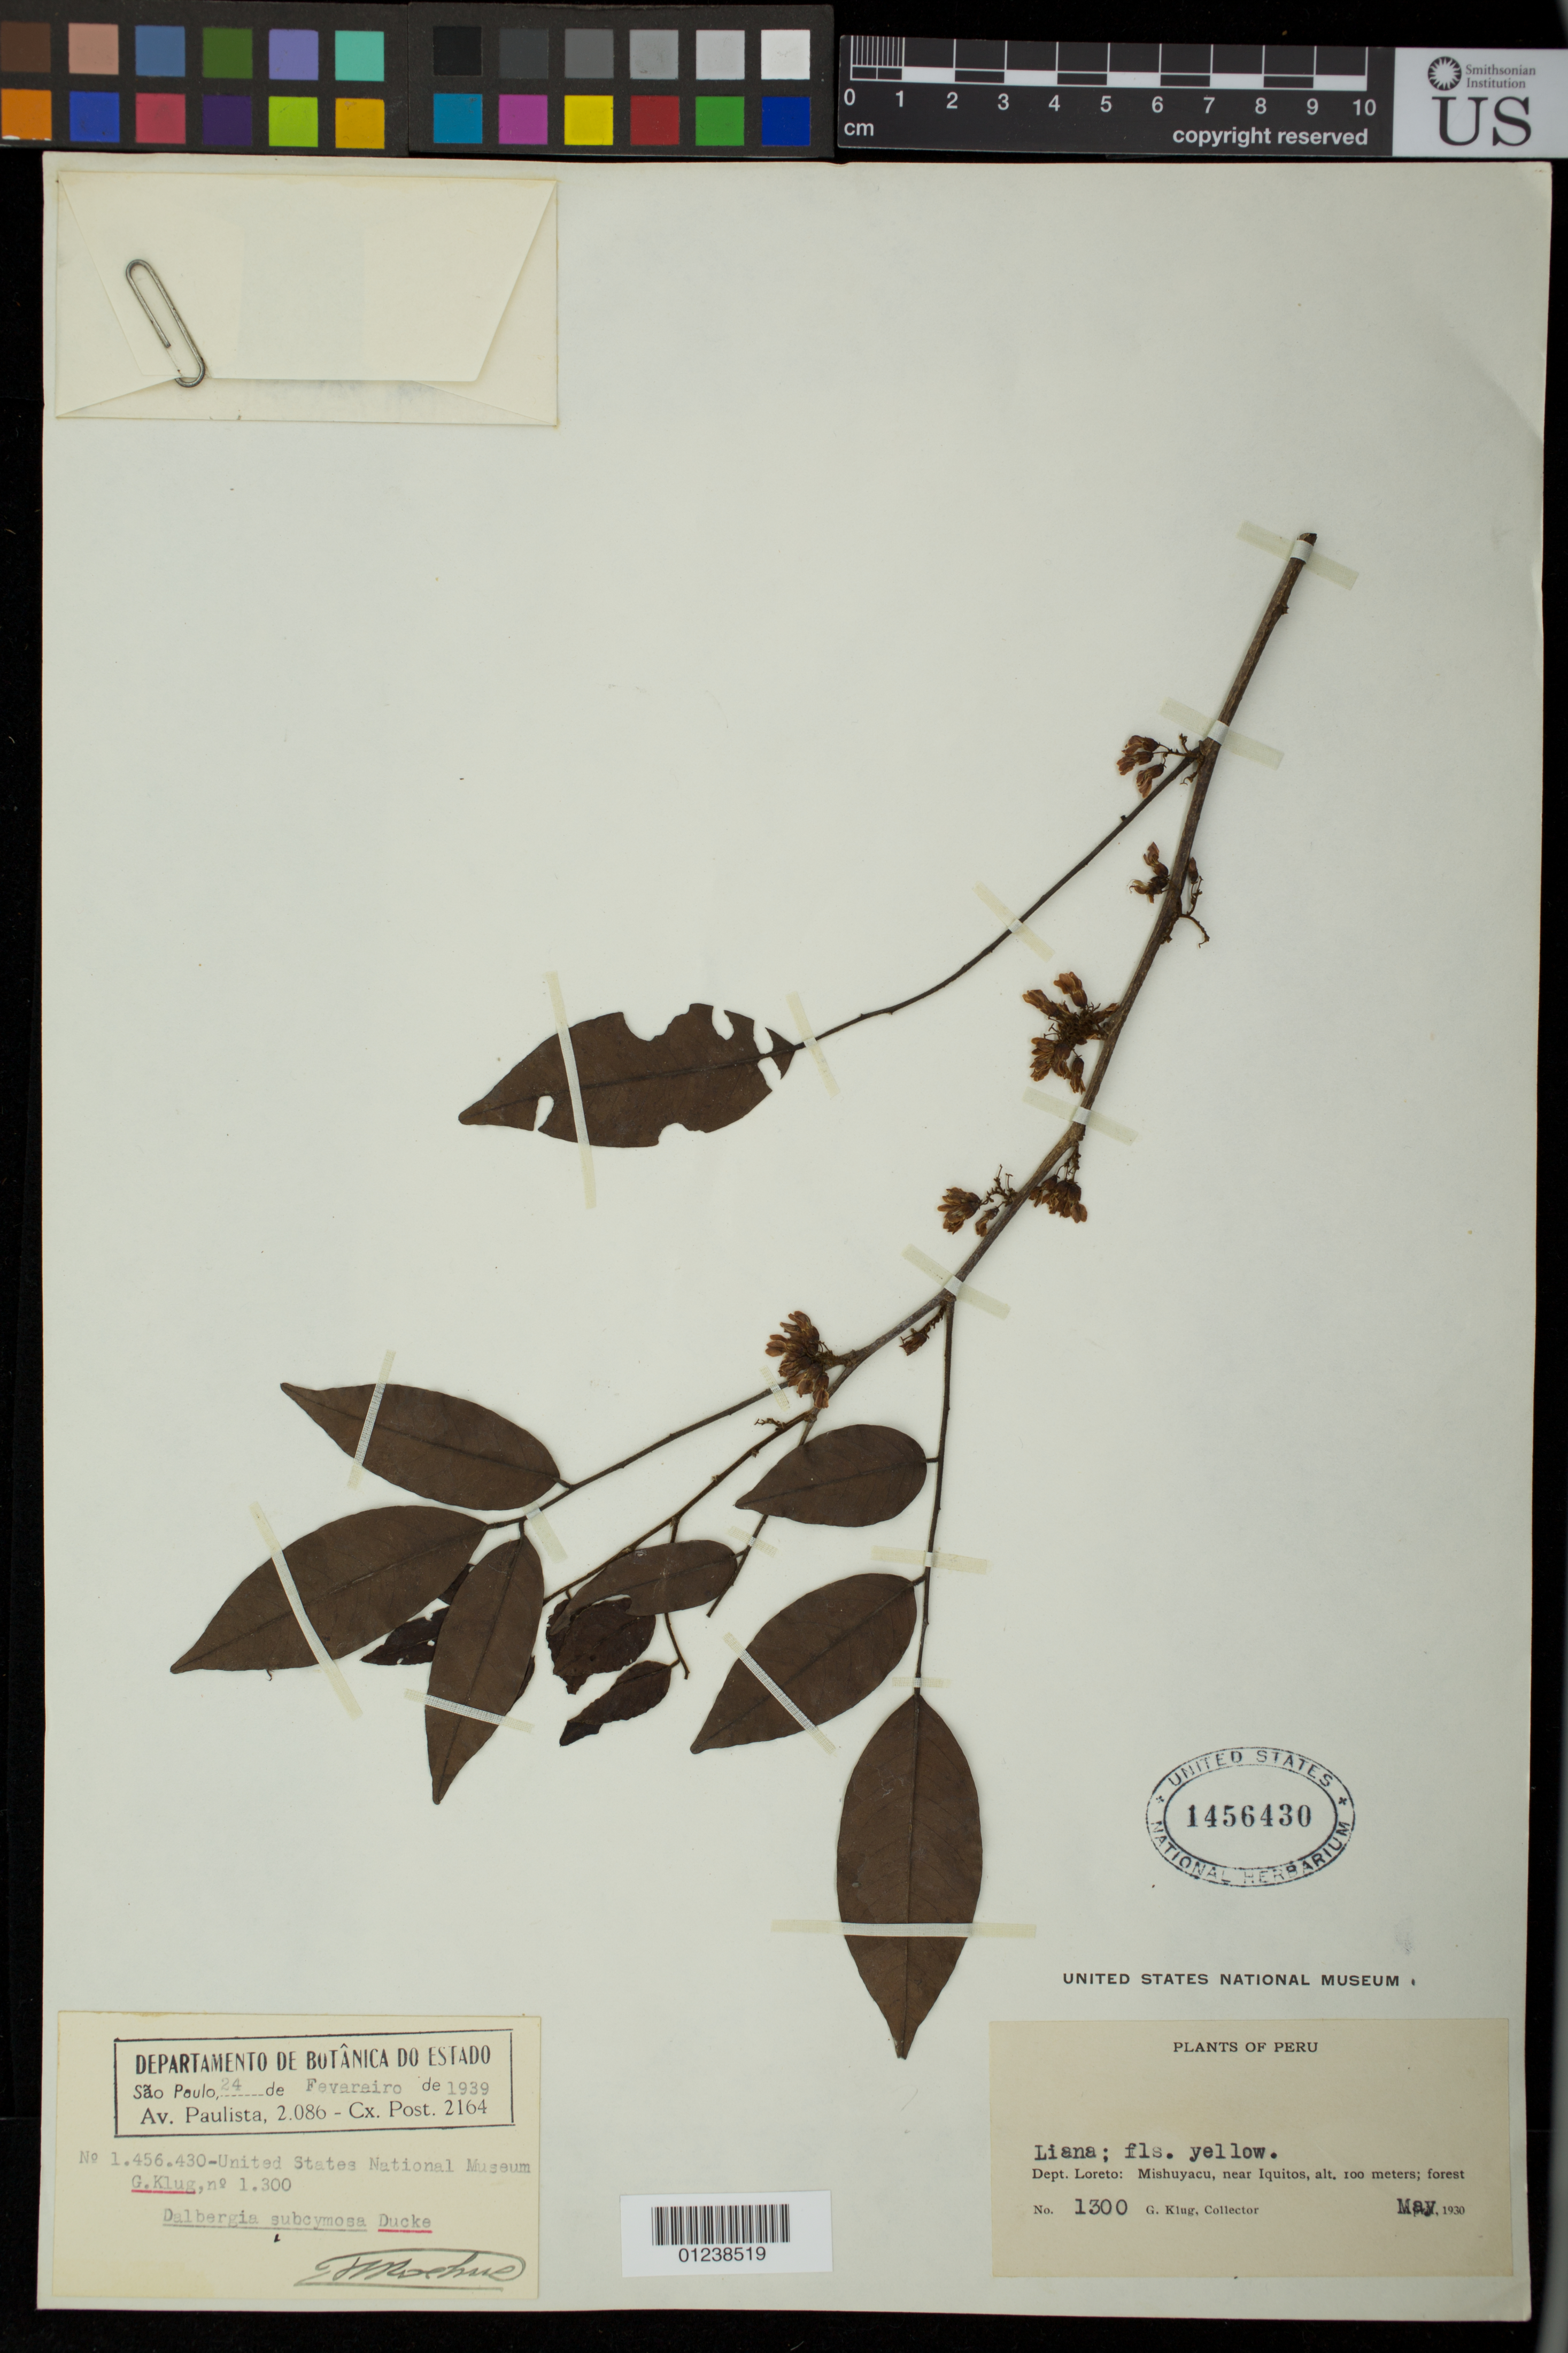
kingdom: Plantae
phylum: Tracheophyta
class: Magnoliopsida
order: Fabales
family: Fabaceae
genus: Dalbergia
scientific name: Dalbergia subcymosa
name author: Ducke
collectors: G. Klug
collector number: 1300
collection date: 1930-05/1930-06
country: Peru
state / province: Loreto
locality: Mishuyacu, near Iquitos.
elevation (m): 100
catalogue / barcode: US 1456430